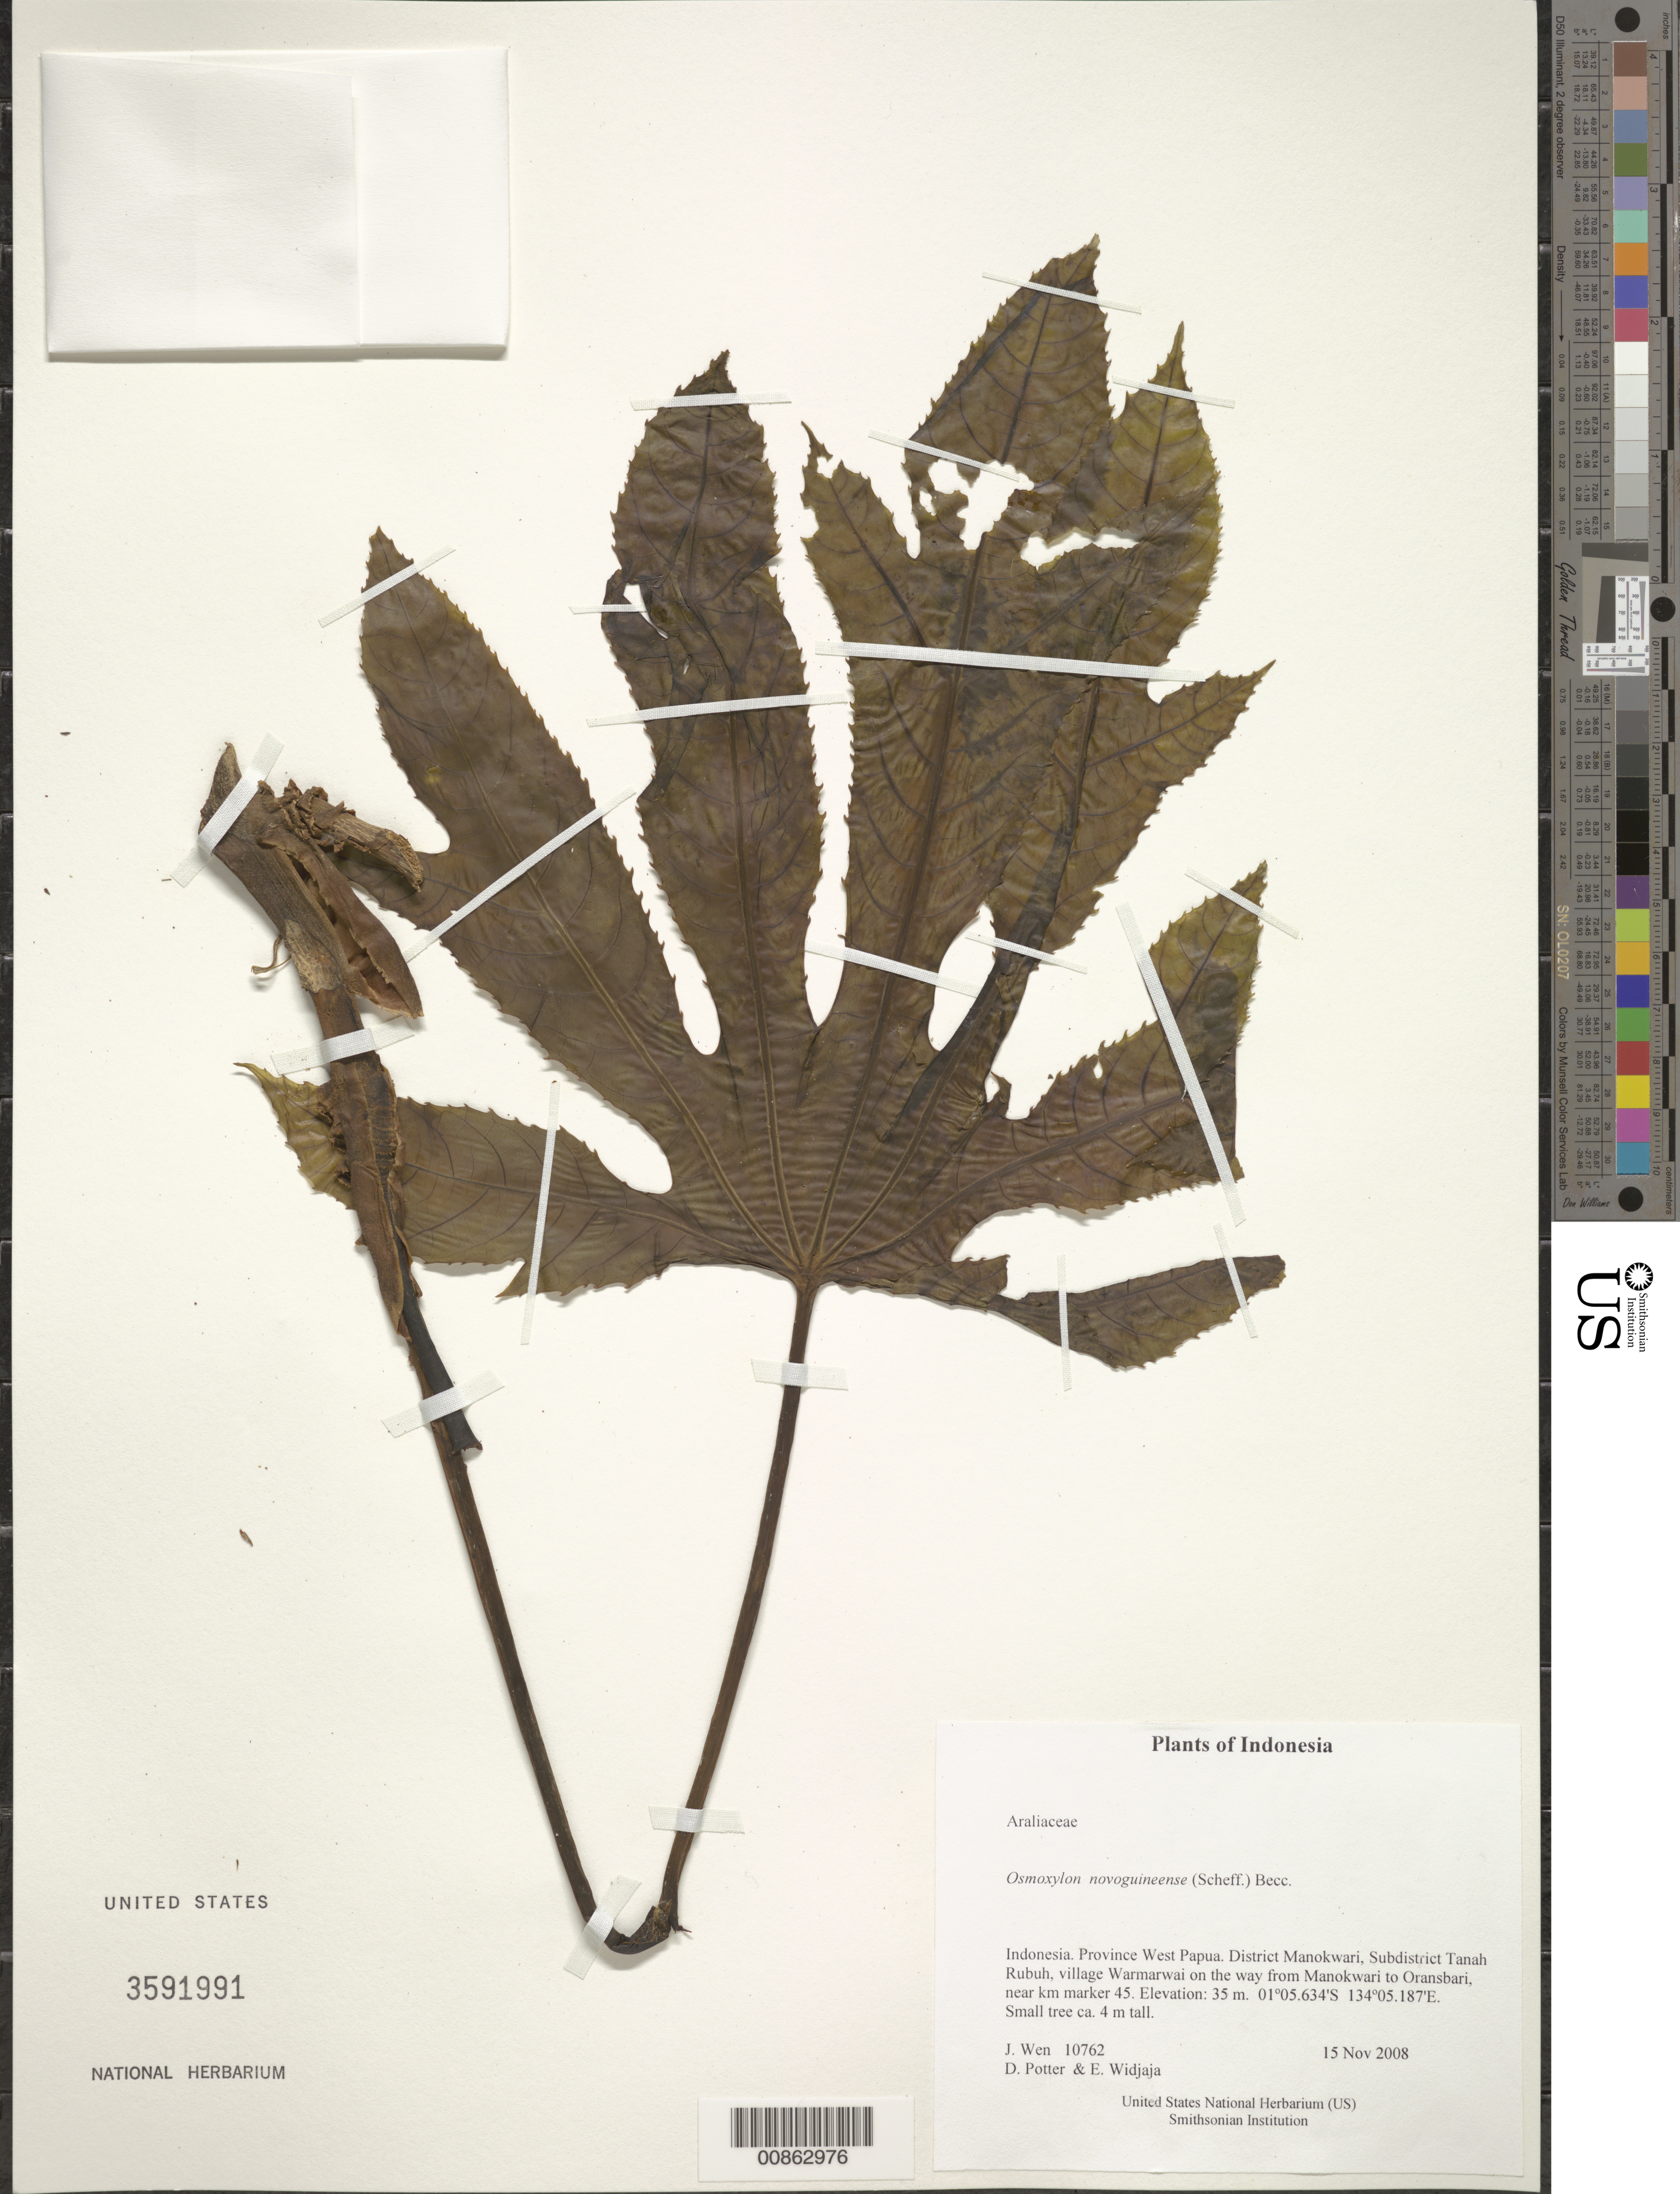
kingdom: Plantae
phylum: Tracheophyta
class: Magnoliopsida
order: Apiales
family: Araliaceae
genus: Osmoxylon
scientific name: Osmoxylon novoguineense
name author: (Scheff.) Becc.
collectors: J. Wen, D. Potter & E. A. Widjaja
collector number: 10762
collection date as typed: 15 Nov 2008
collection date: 2008-11-15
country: Indonesia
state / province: Papua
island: New Guinea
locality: District Manokwari, Subdistrict Tanah Rubuh, village Warmarwai on the way from Manokwari to Oransbari, near km marker 45. Irian Barat.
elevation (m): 35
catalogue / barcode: US 3591991